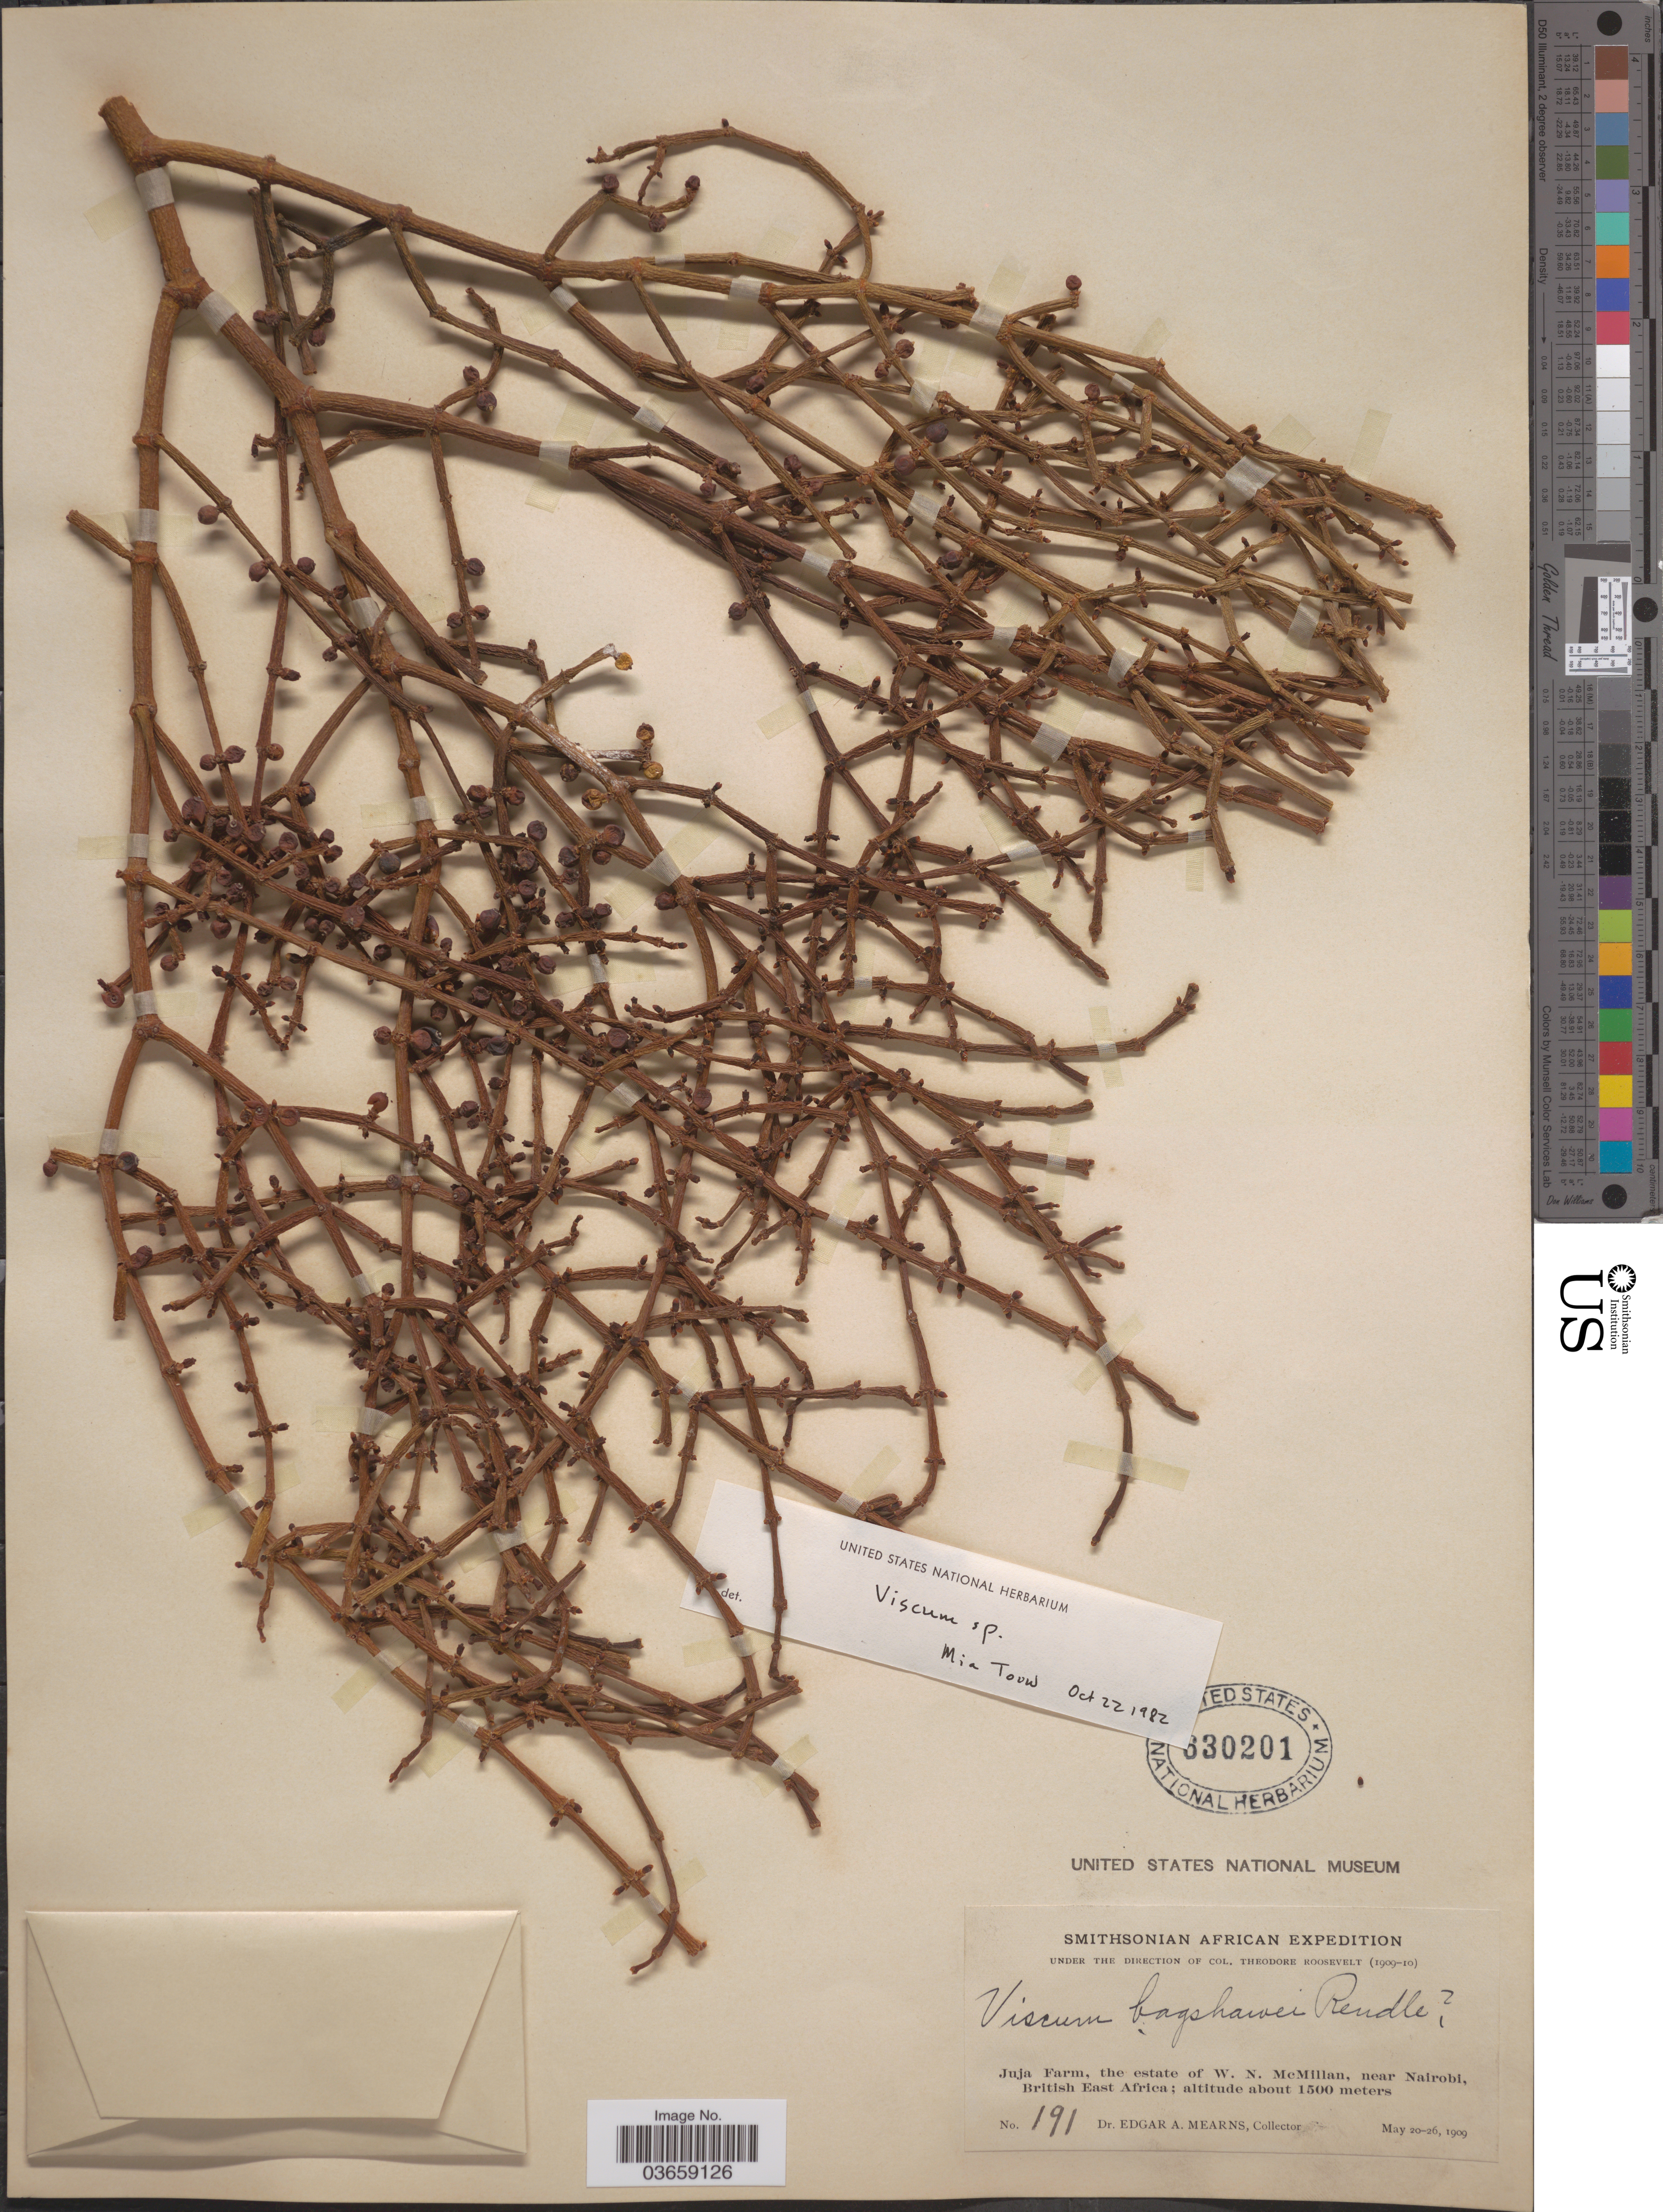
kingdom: Plantae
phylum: Tracheophyta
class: Magnoliopsida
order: Santalales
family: Viscaceae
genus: Viscum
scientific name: Viscum bagshawei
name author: Rendle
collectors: E. A. Mearns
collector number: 191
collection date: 1909-05-20/1909-05-26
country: Kenya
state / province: Nairobi Area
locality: Juja Farm, the estate of W. N. McMillan, near Nairobi, British East Africa.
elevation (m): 1500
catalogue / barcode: US 630201